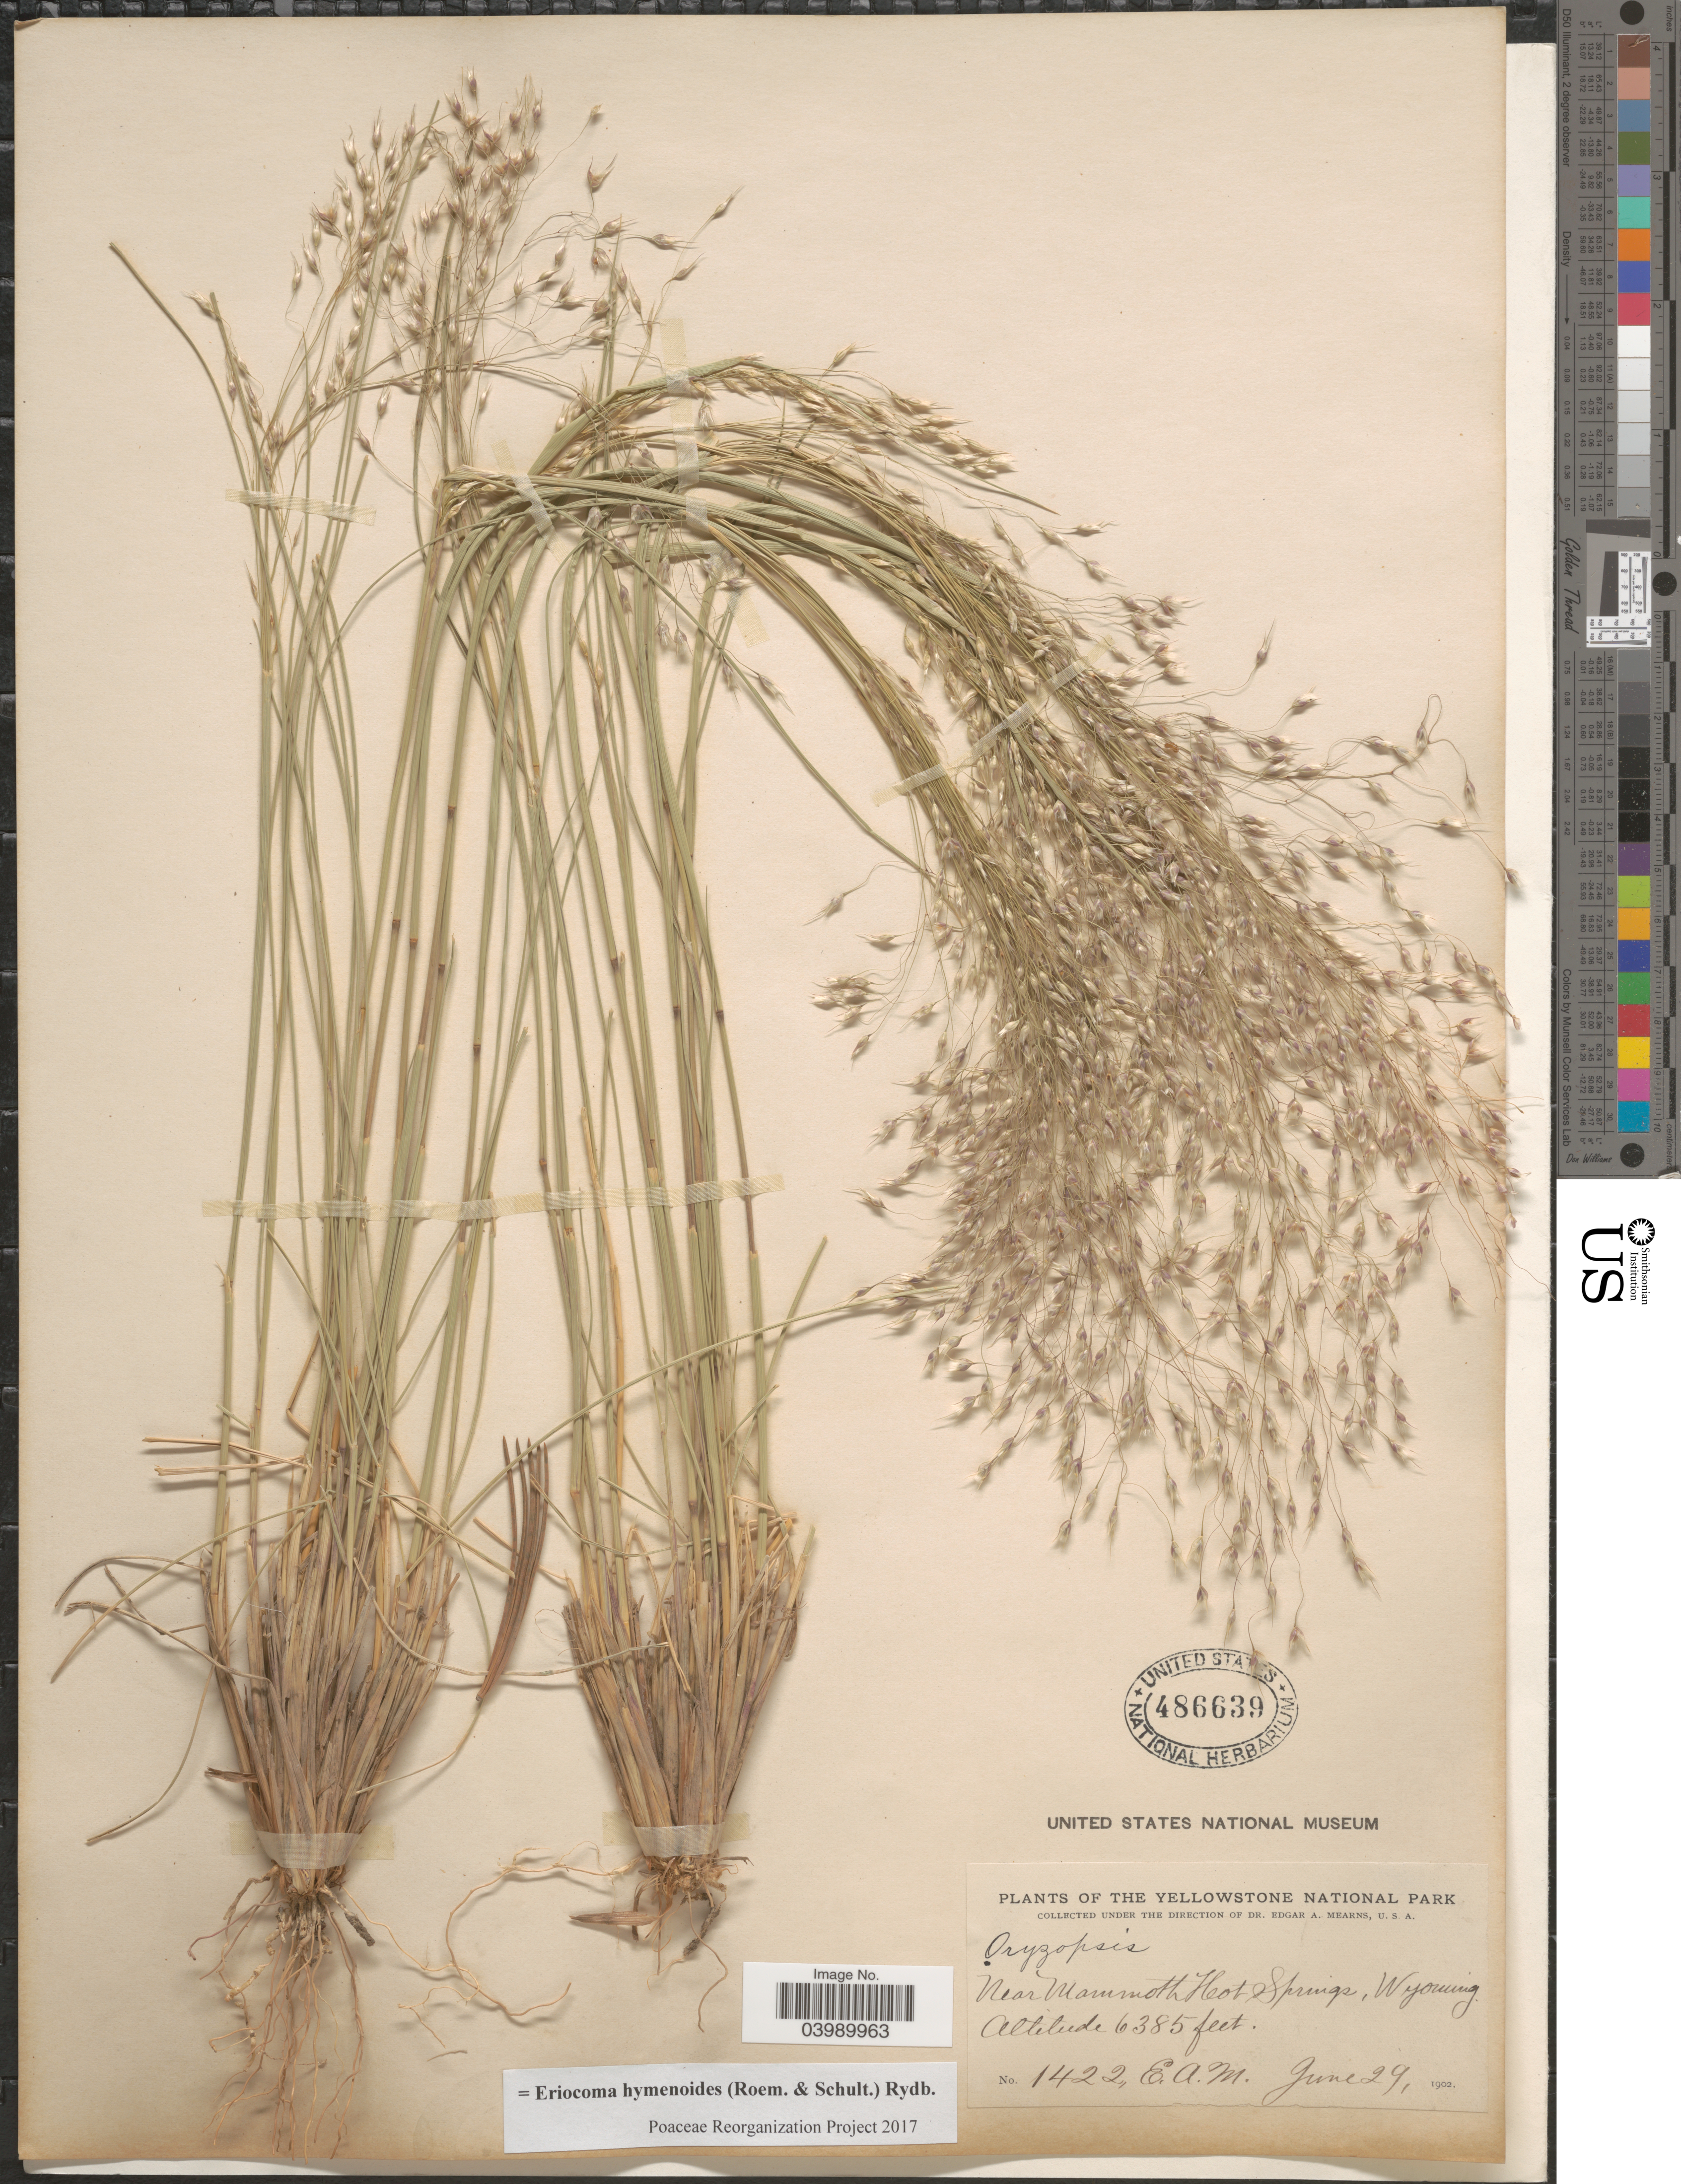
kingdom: Plantae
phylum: Tracheophyta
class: Liliopsida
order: Poales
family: Poaceae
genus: Eriocoma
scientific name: Eriocoma hymenoides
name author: (Roem. & Schult.) Rydb.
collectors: E. A. Mearns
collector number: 1422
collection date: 1902-06-29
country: United States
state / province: Wyoming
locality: The Yellowstone National Park. Near Mammoth Hot Springs.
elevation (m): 1946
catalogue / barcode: US 486639